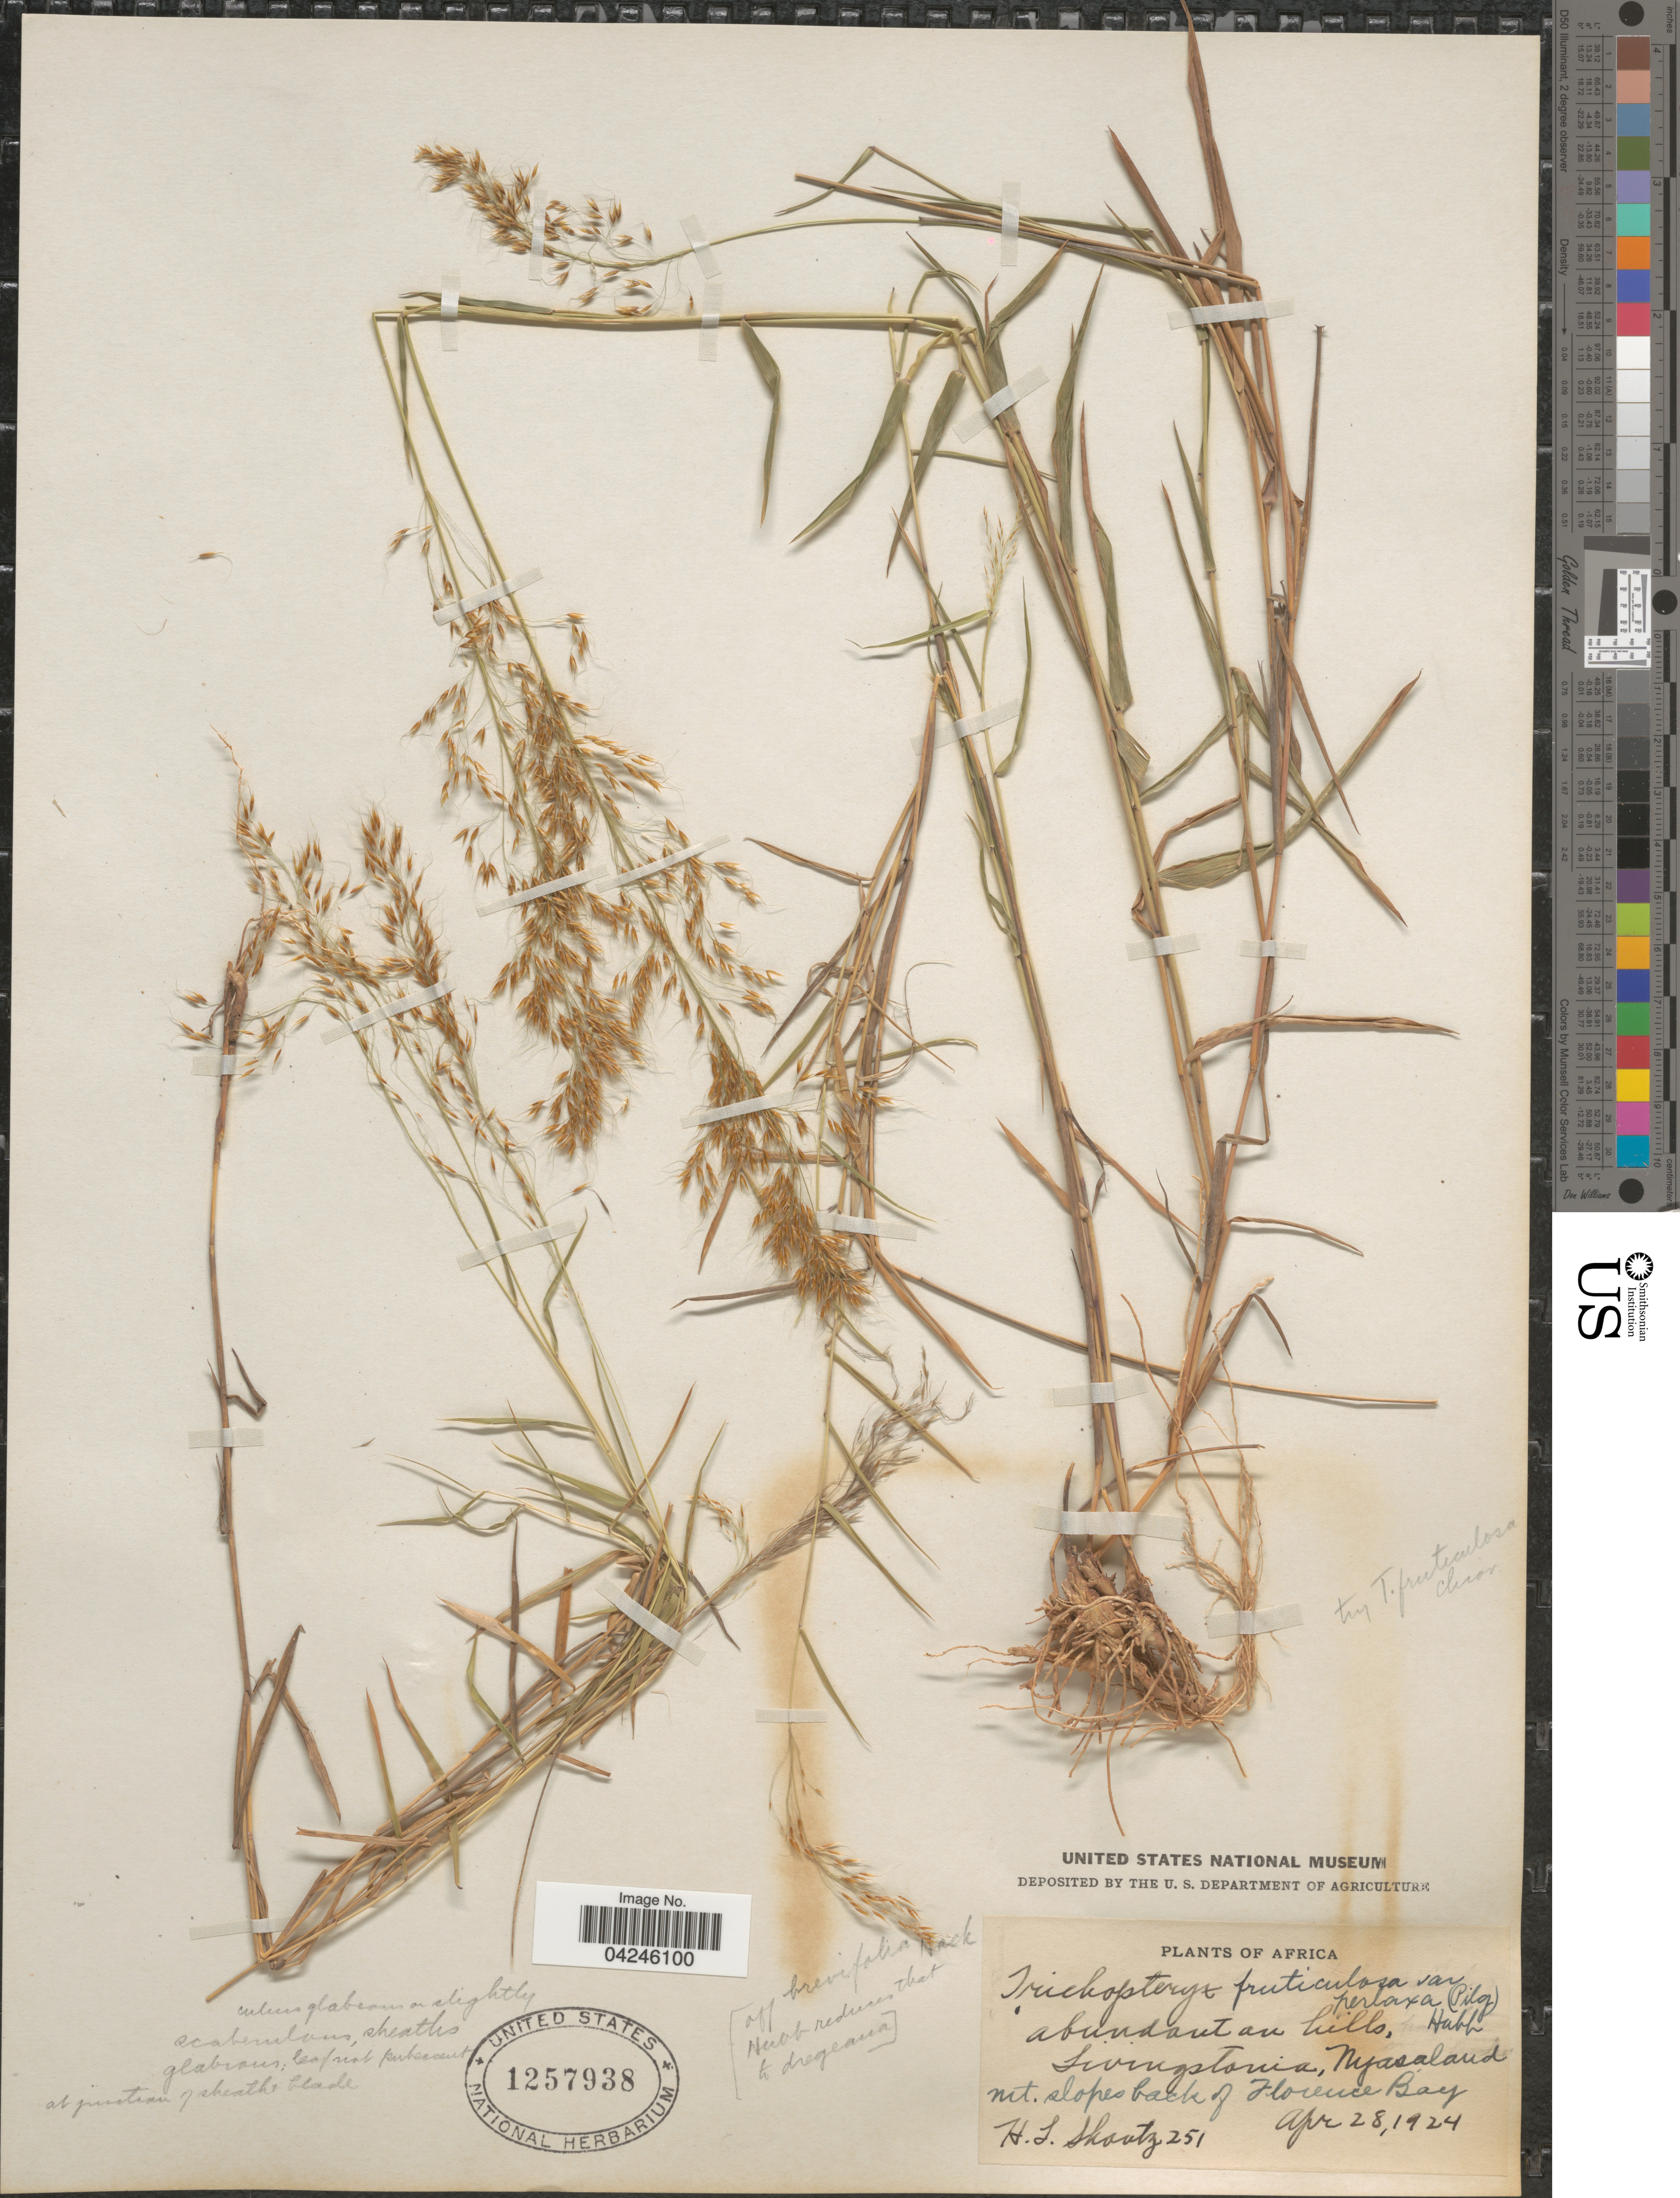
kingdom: Plantae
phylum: Tracheophyta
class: Liliopsida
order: Poales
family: Poaceae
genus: Trichopteryx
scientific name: Trichopteryx fruticulosa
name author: Chiov.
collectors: H. Shantz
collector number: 251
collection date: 1924-04-28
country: Malawi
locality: On hills, Livingstonia, Nyasaland. Mt. slopes back of Florence Bay.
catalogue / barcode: US 1257938